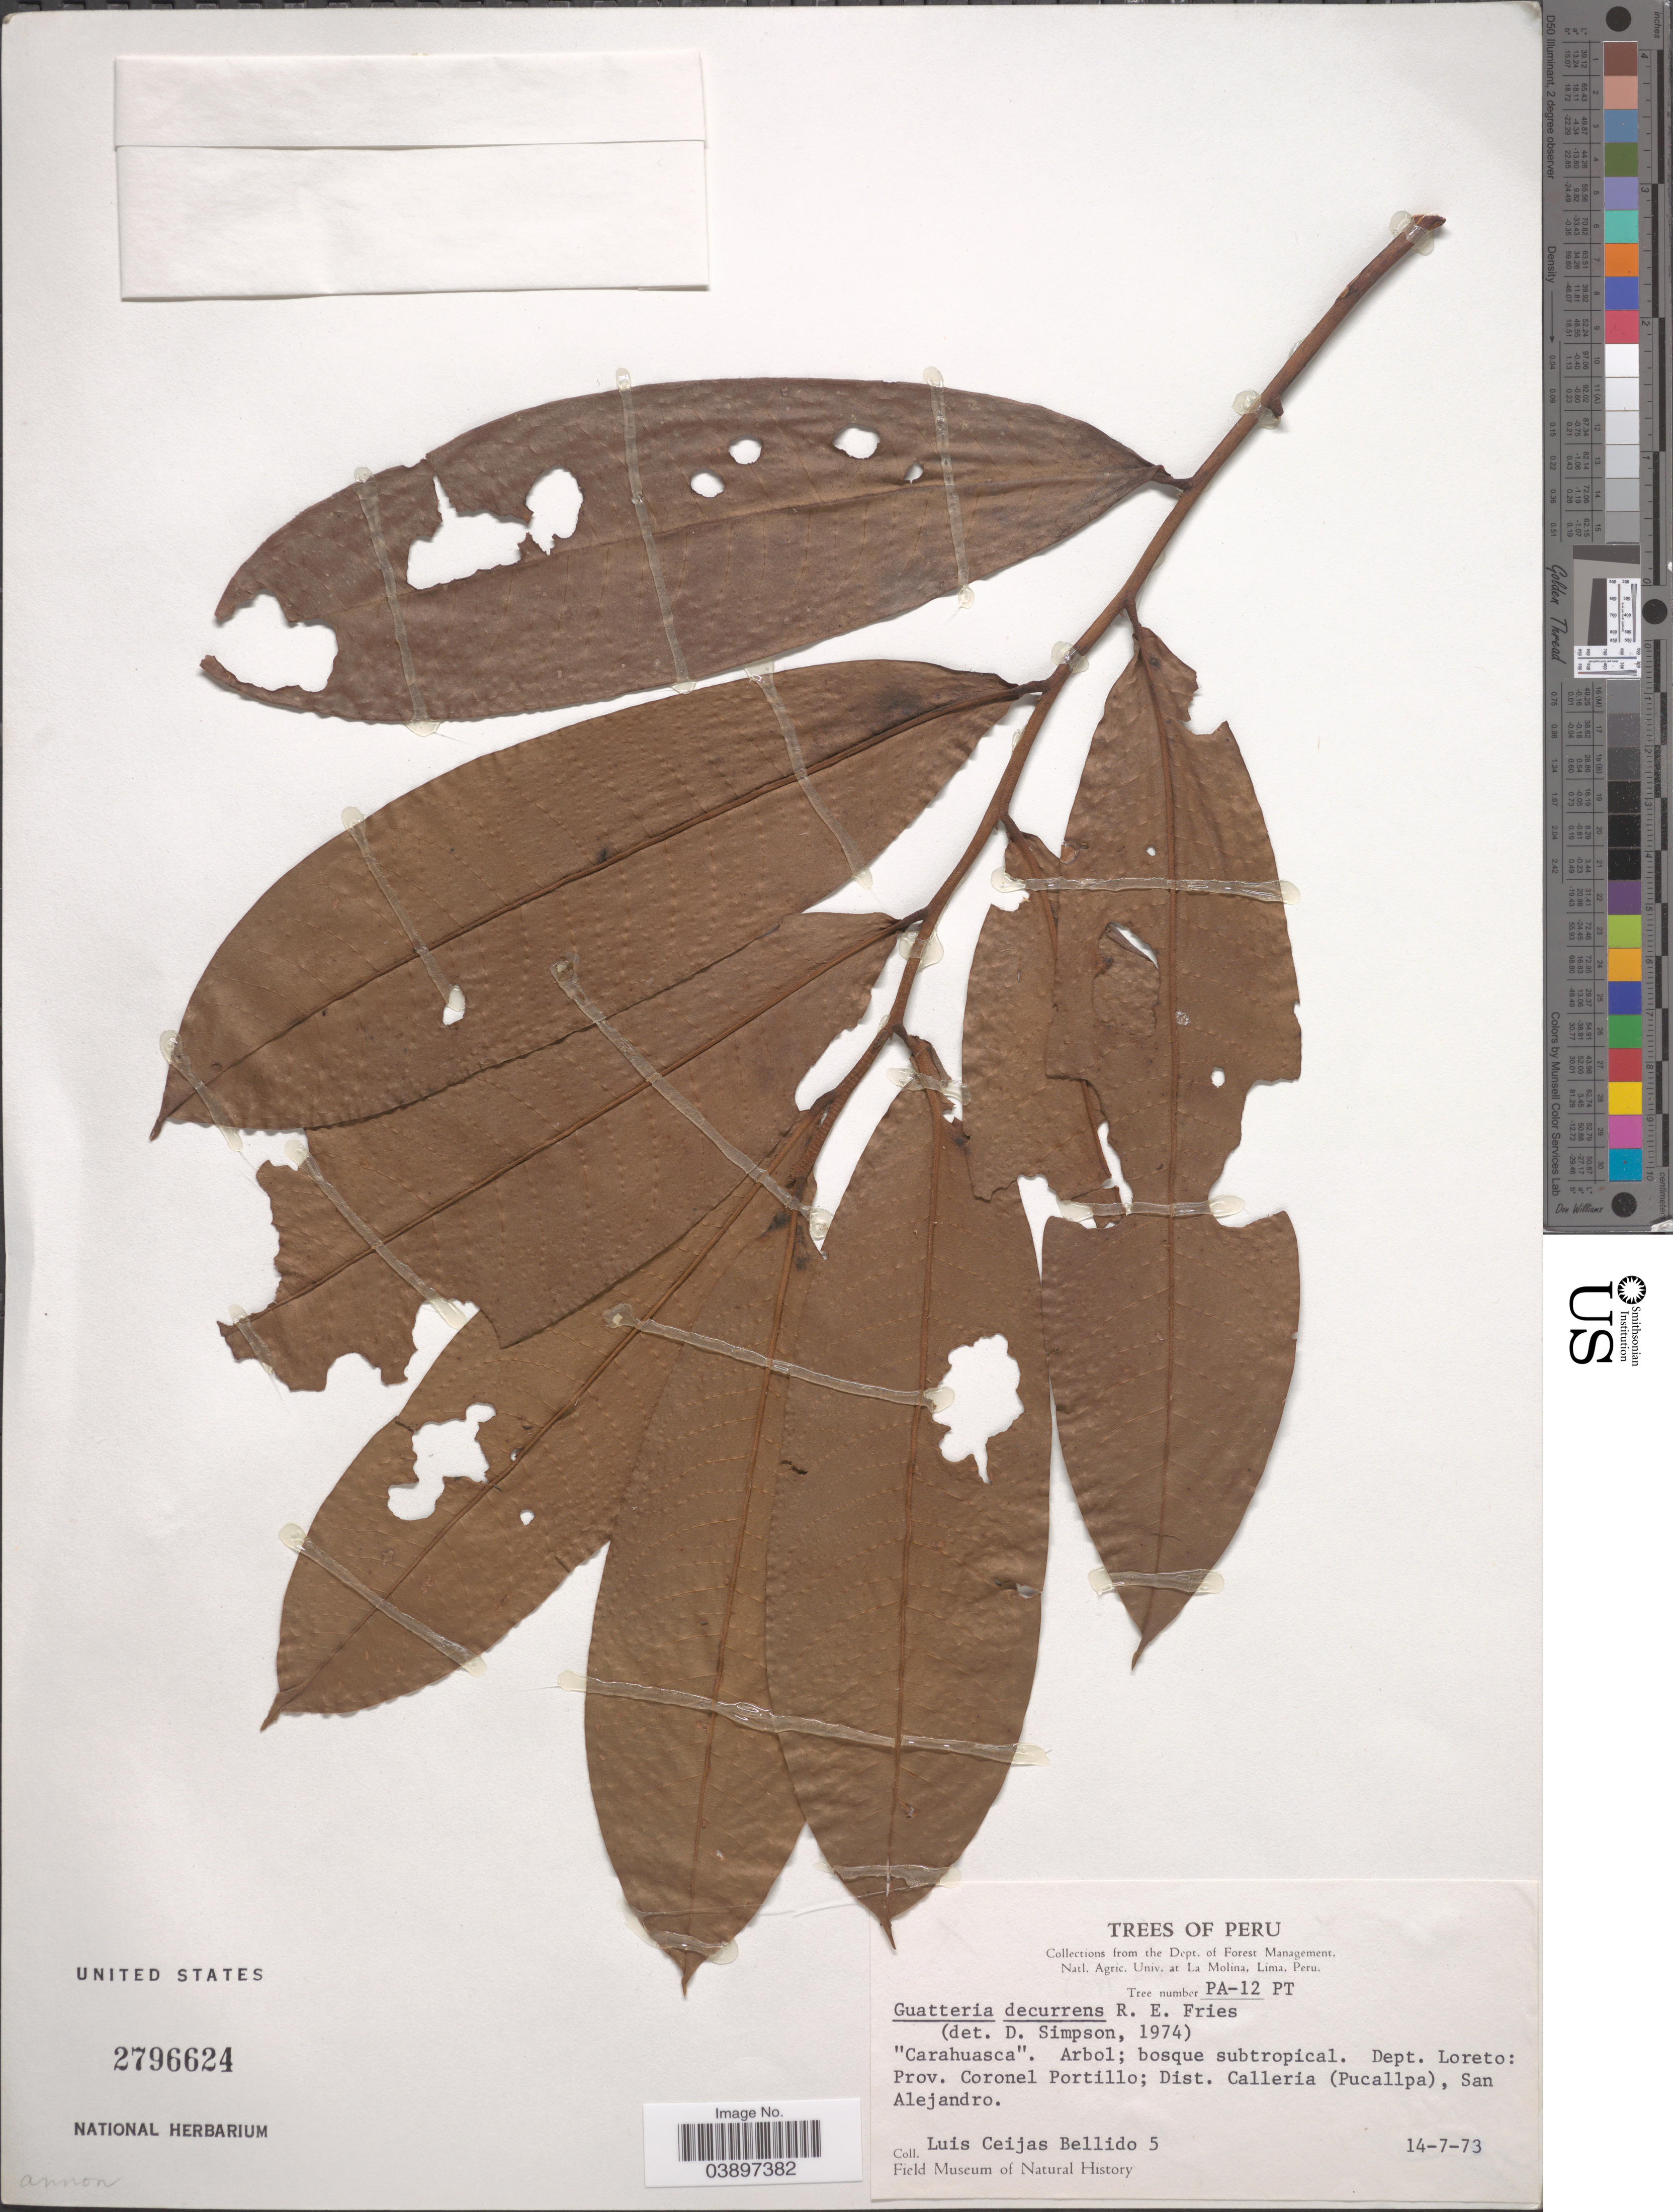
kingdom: Plantae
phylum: Tracheophyta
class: Magnoliopsida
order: Magnoliales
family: Annonaceae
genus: Guatteria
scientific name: Guatteria decurrens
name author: R.E. Fr.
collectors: L. Bellido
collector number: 5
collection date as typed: Transcribed d/m/y: 14/7/73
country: Peru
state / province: Loreto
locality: Dept. Loreto: Prov. Coronel Portillo; Dist. Calleria (Pucallpa), San Alejandro.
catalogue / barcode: US 2796624